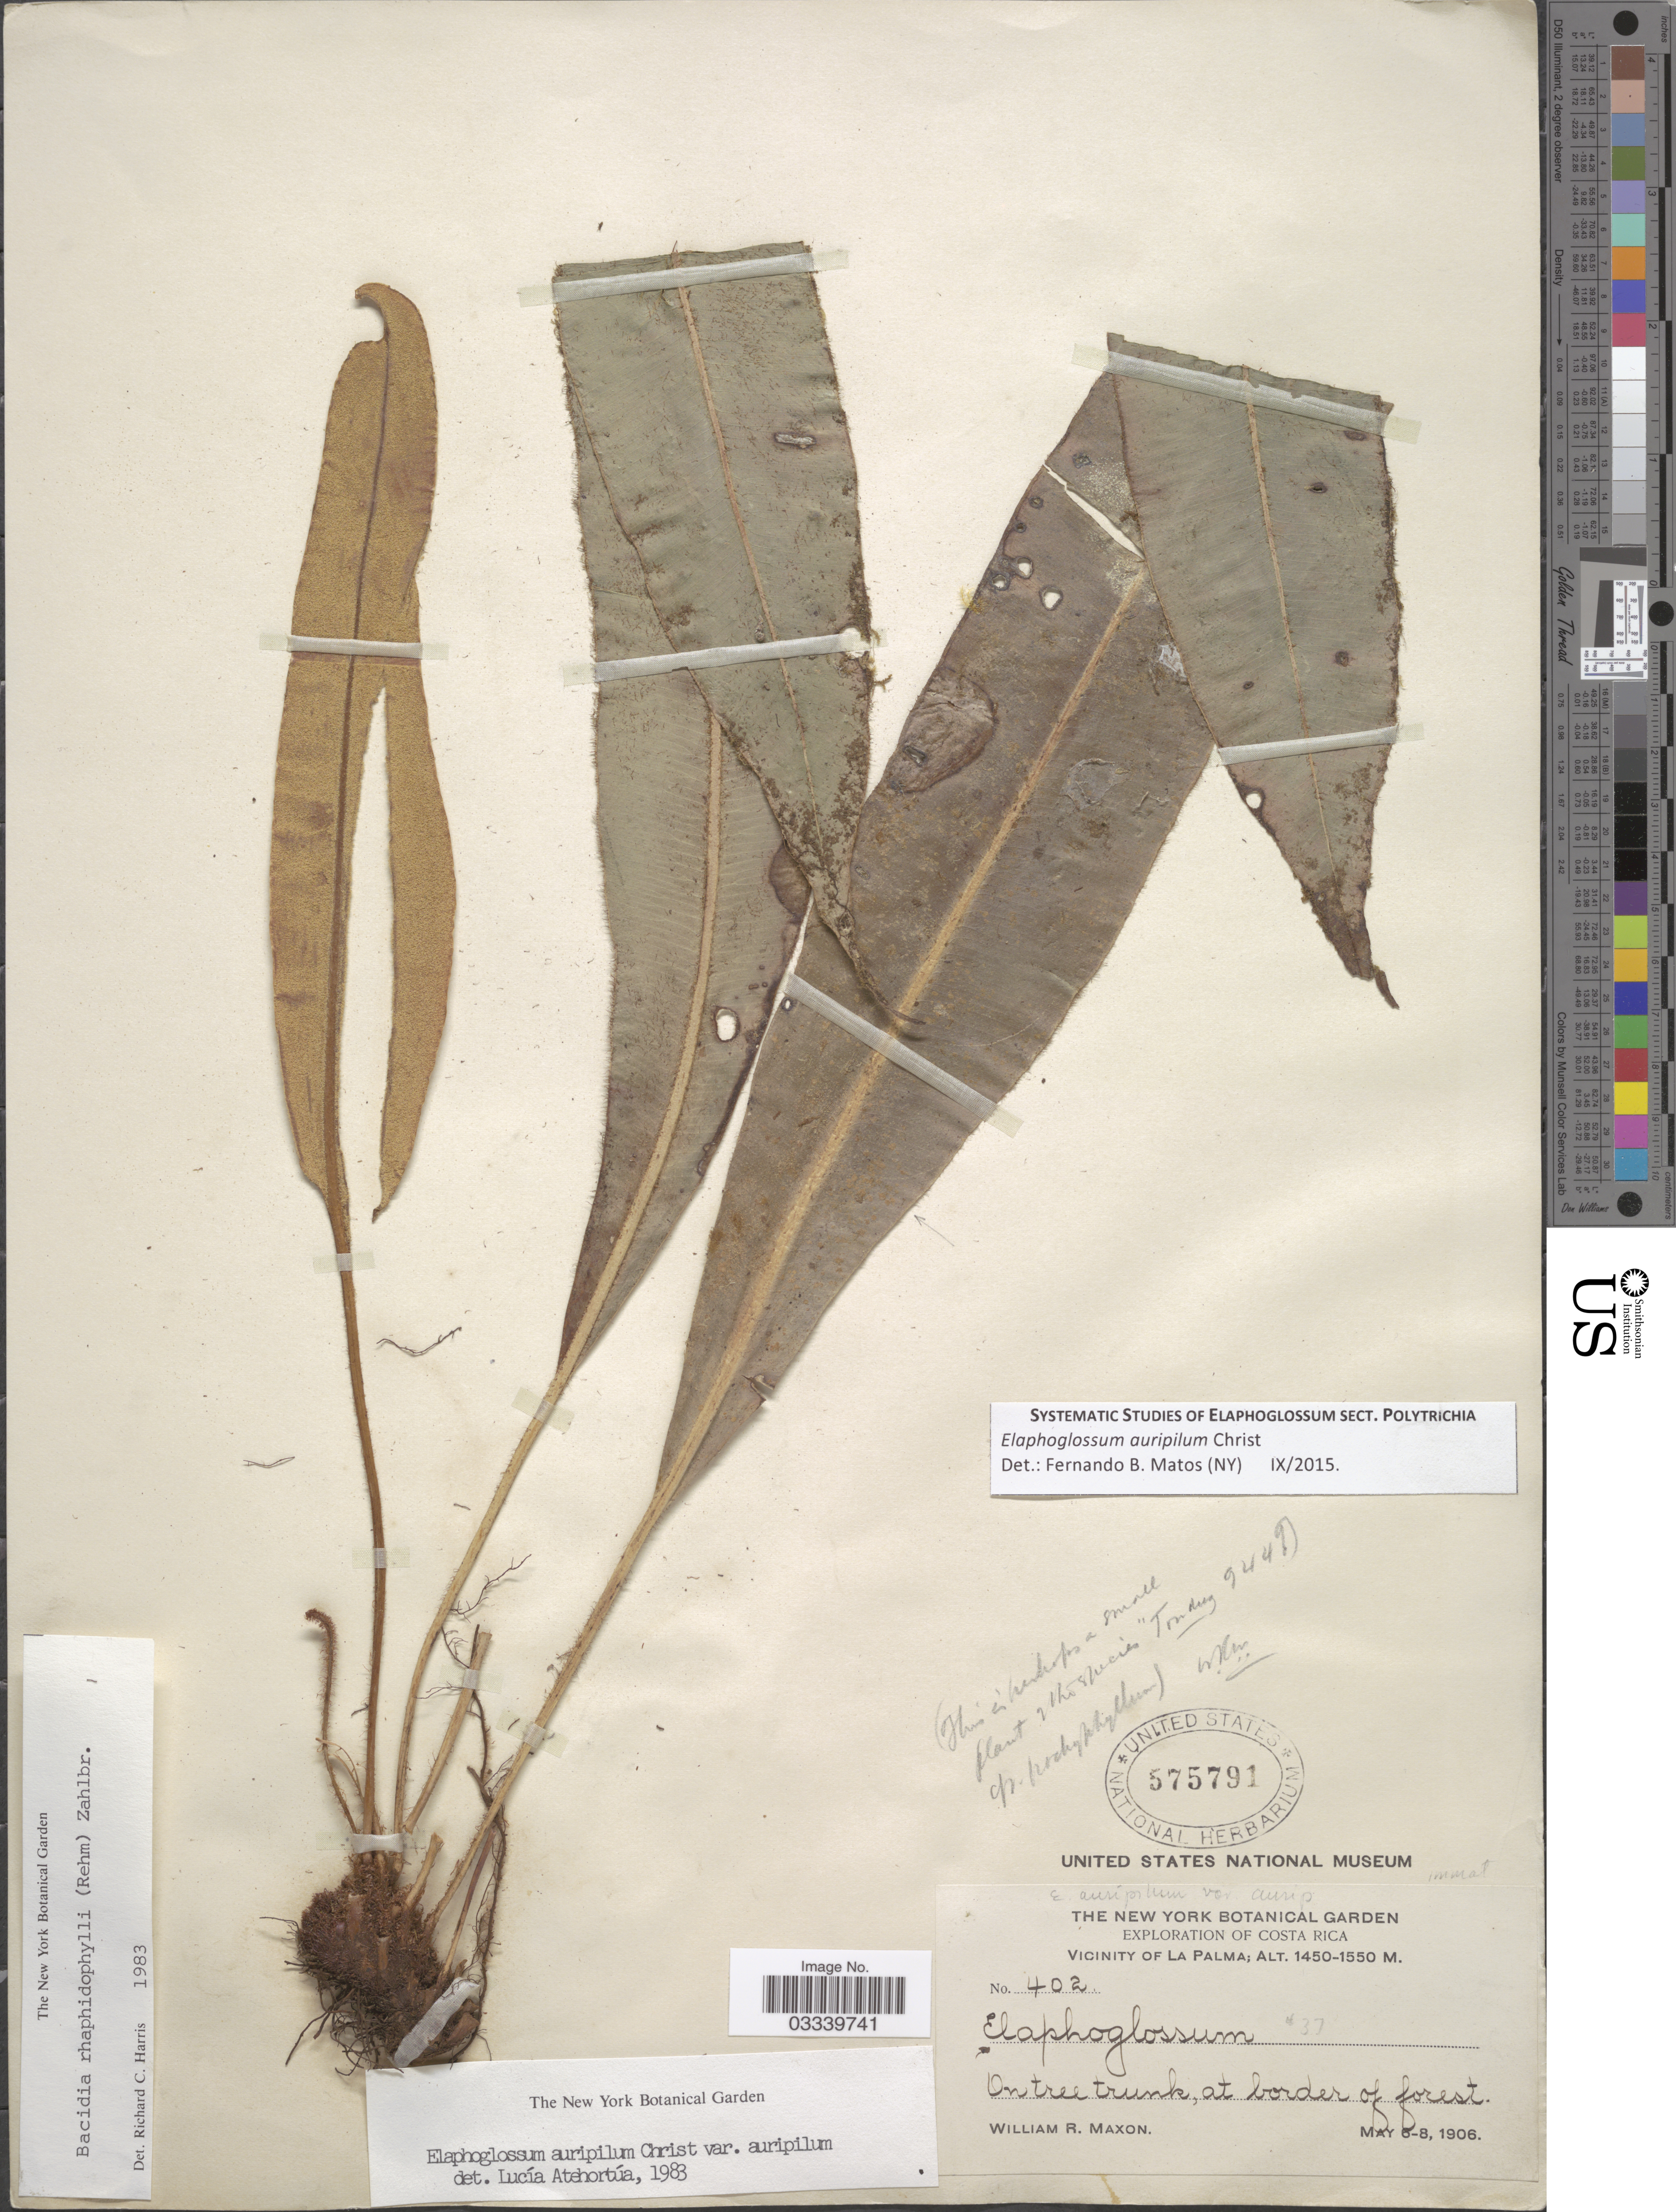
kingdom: Plantae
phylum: Tracheophyta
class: Polypodiopsida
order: Polypodiales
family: Dryopteridaceae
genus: Elaphoglossum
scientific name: Elaphoglossum auripilum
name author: Christ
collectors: W. R. Maxon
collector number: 402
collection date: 1906-05-06/1906-05-08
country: Costa Rica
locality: Vicinity of La Palma.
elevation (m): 1450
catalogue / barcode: US 575791